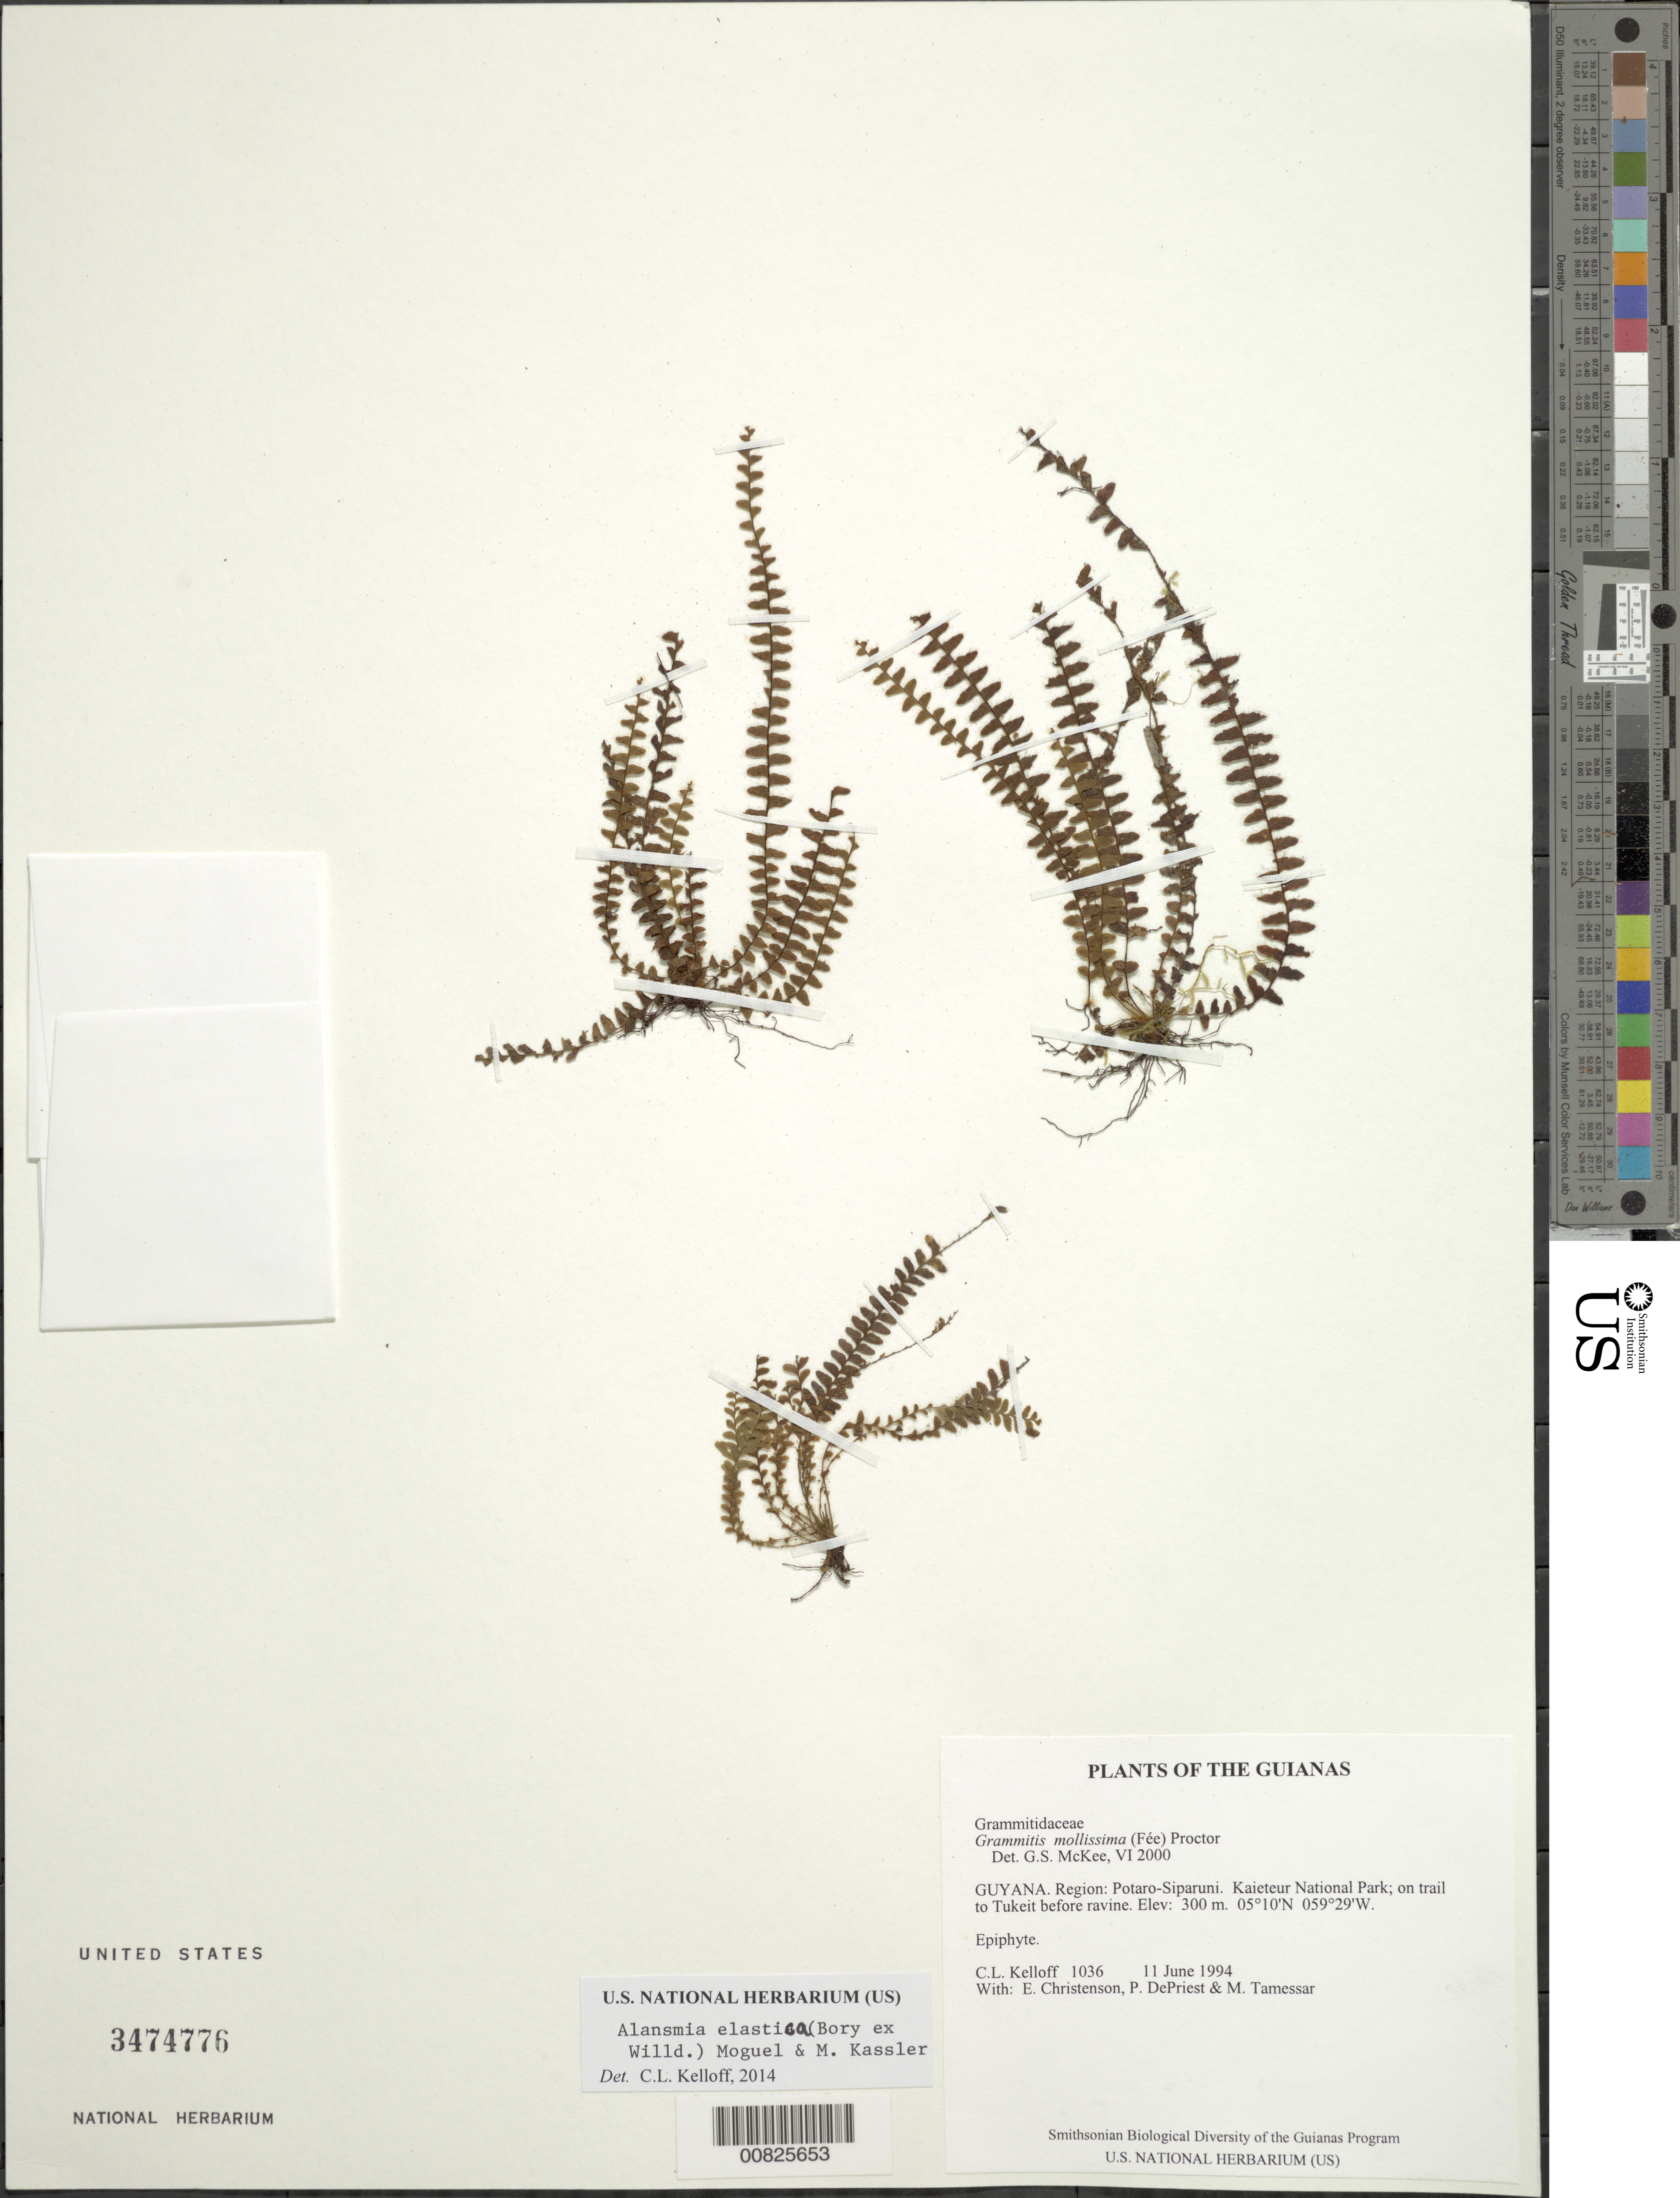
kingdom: Plantae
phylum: Tracheophyta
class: Polypodiopsida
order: Polypodiales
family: Polypodiaceae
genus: Alansmia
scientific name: Alansmia elastica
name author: (Bory ex Willd.) Moguel & M. Kessler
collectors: C. L. Kelloff, E. A. Christenson, P. DePriest & M. Tamessar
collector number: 1036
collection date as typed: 11 June 1994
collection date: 1994-06-11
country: Guyana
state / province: Potaro-Siparuni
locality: Kaieteur National Park; on trail to Tukeit before ravine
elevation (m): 300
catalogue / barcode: US 3474776